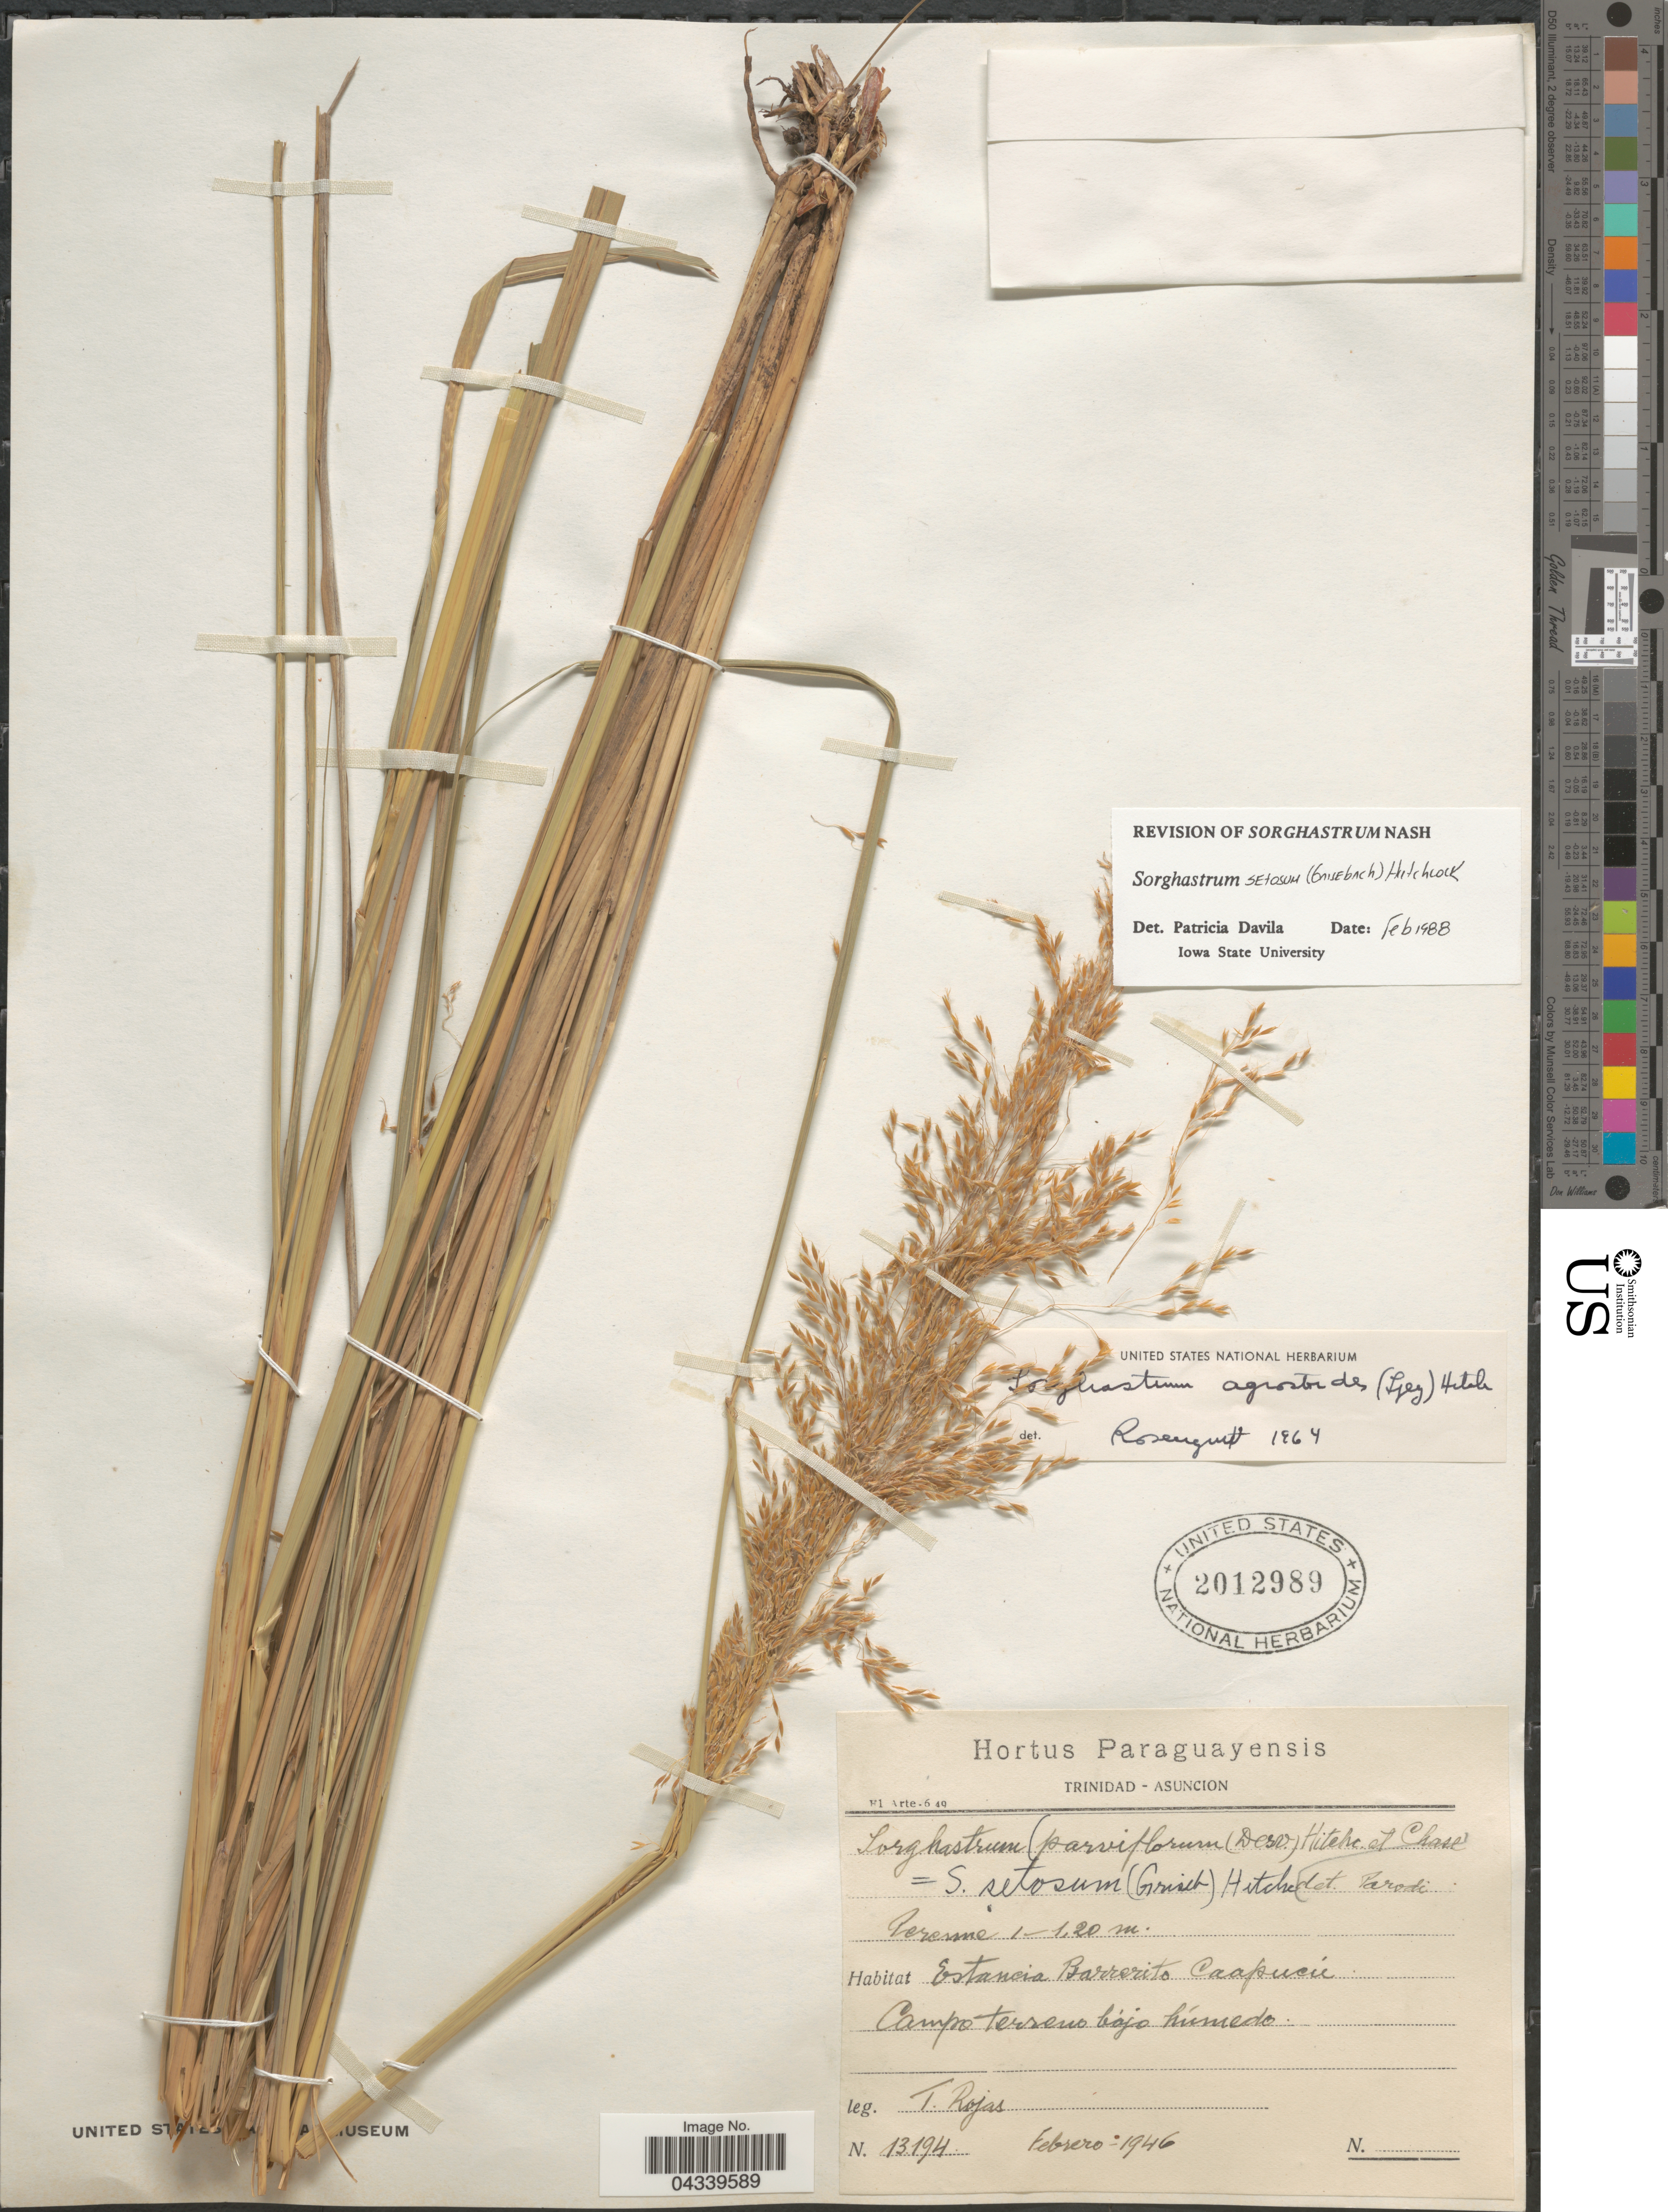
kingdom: Plantae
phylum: Tracheophyta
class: Liliopsida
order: Poales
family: Poaceae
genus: Sorghastrum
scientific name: Sorghastrum setosum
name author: (Griseb.) Hitchc.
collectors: T. Rojas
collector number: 13194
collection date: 1946-02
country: Paraguay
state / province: Asuncion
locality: Estancion Barrerito Caapucú.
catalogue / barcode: US 2012989